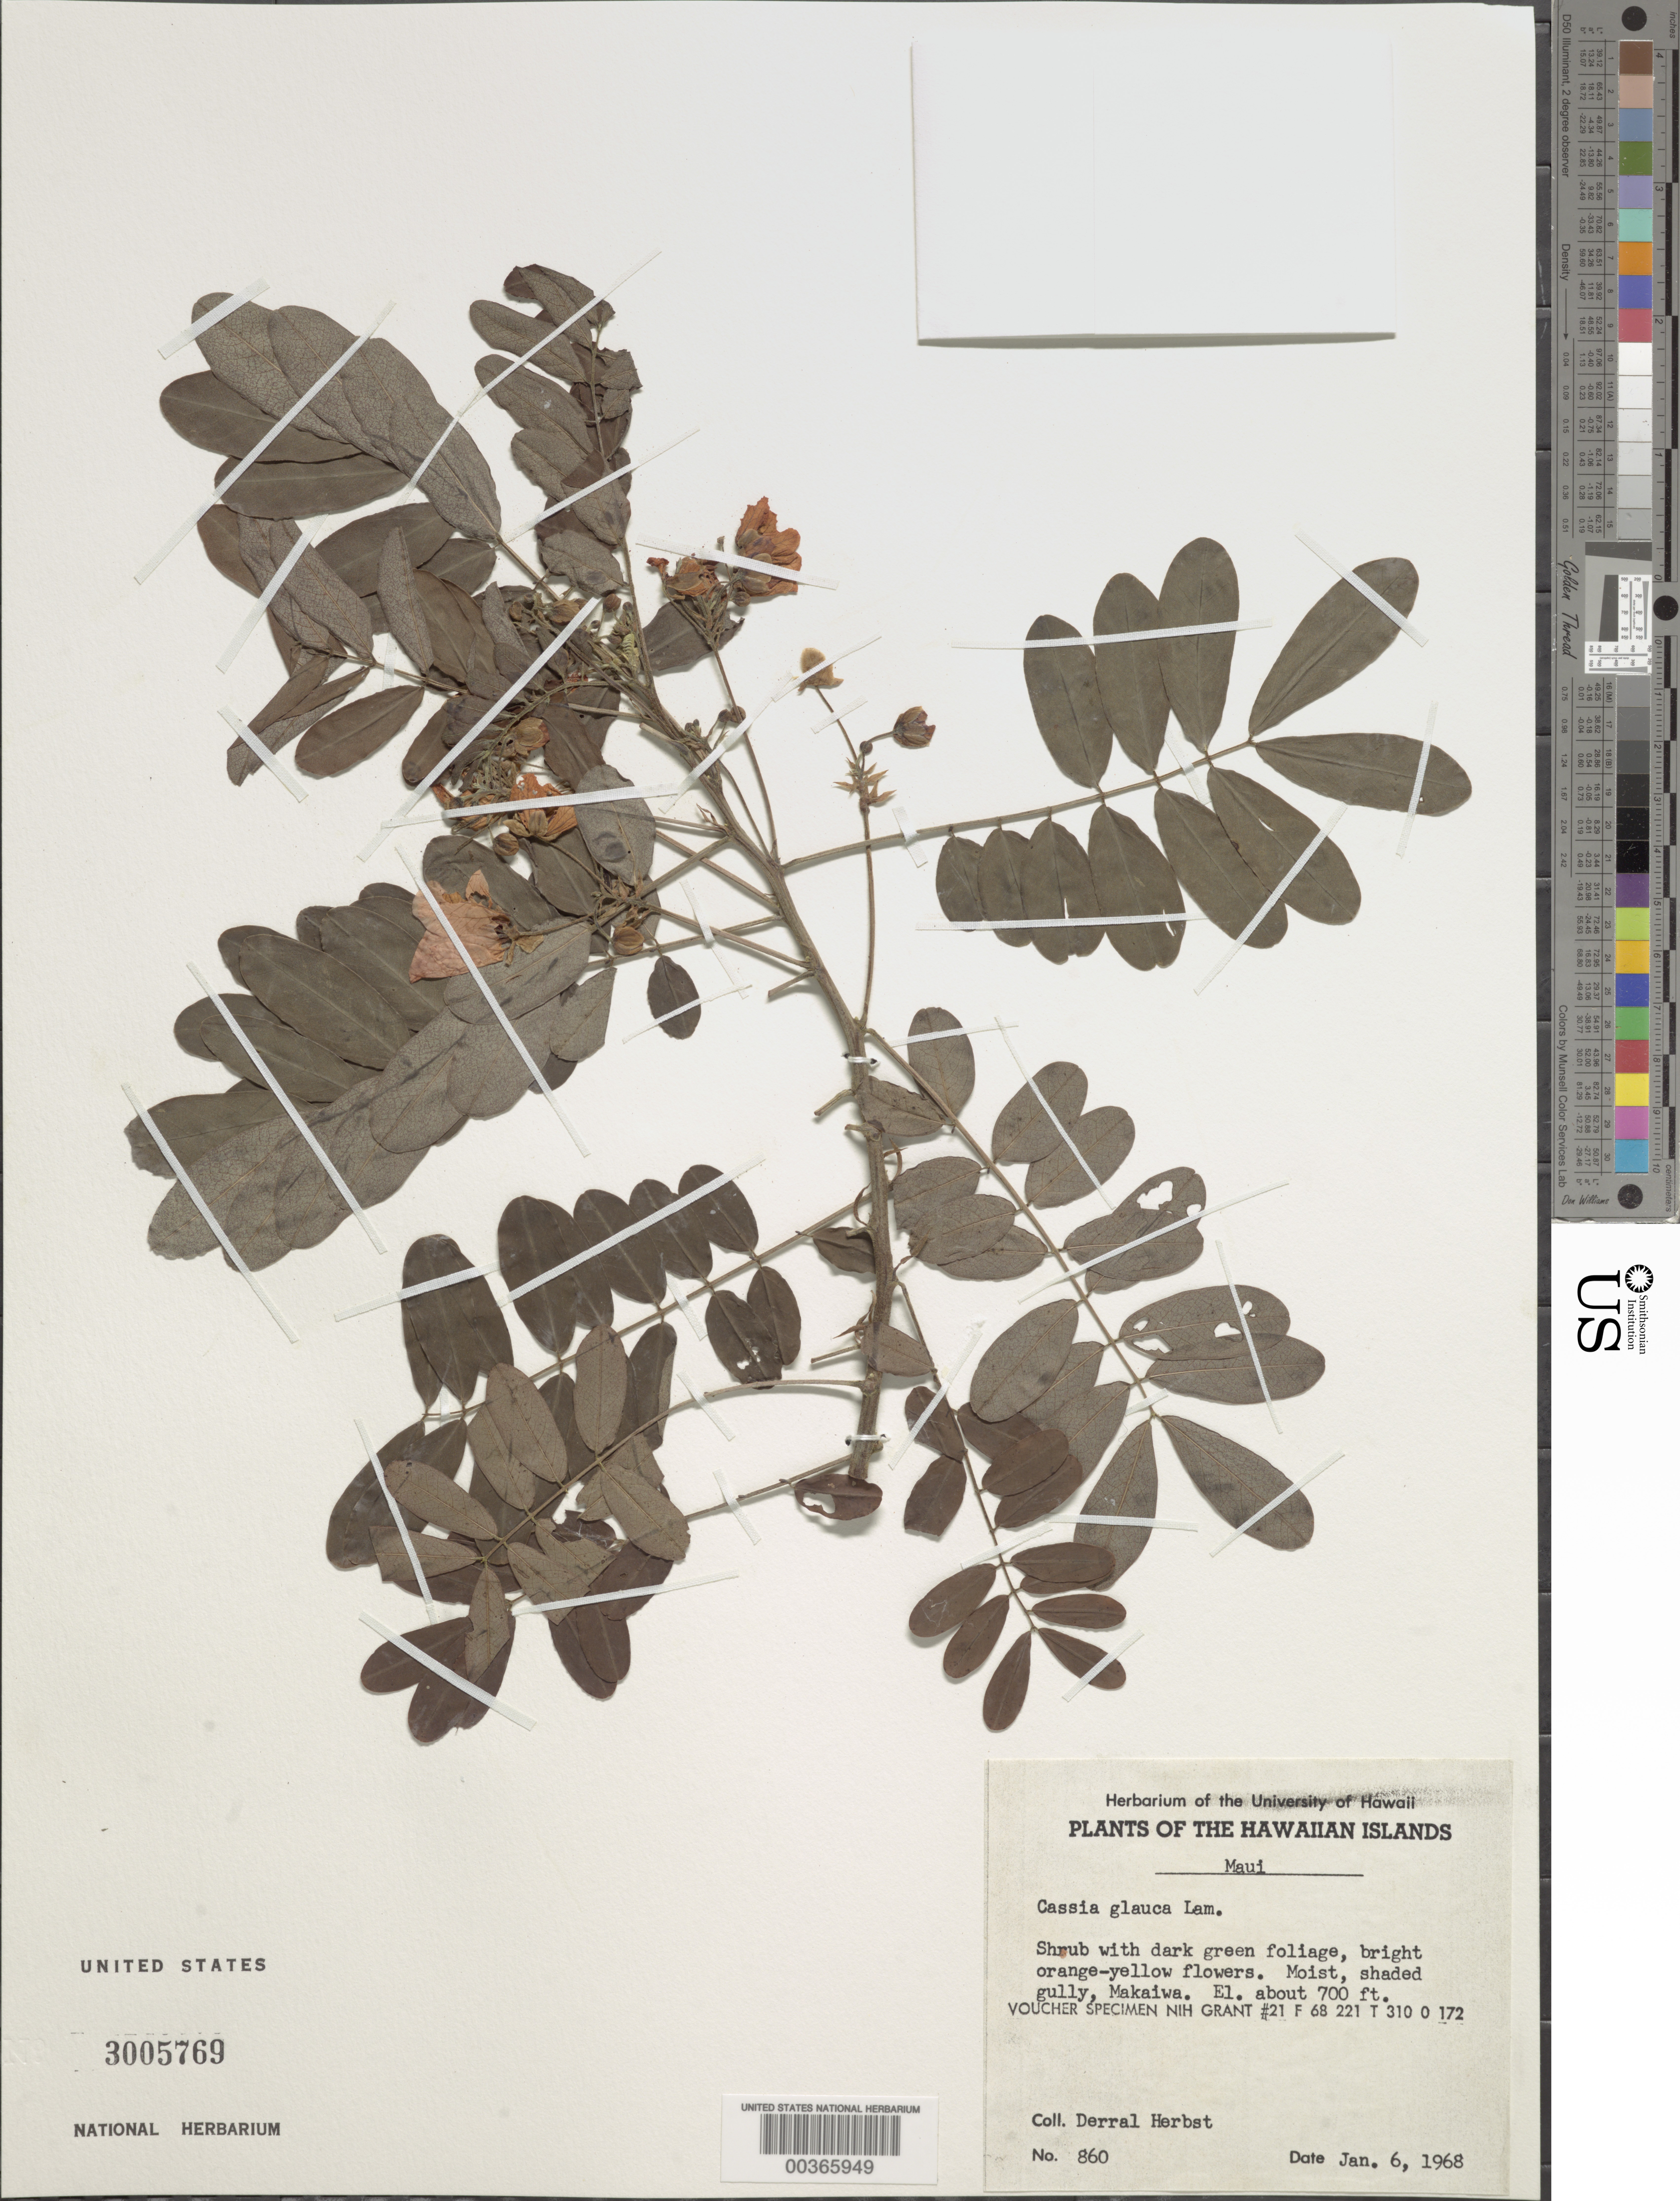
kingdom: Plantae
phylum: Tracheophyta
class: Magnoliopsida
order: Fabales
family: Fabaceae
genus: Senna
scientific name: Senna surattensis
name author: (Burm. f.) H.S. Irwin & Barneby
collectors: D. R. Herbst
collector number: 860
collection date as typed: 06 Jan 1968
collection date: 1968-01-06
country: United States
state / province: Hawaii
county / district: Maui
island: Maui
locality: Makaiwa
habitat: Moist, shaded gully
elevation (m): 213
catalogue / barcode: US 3005769